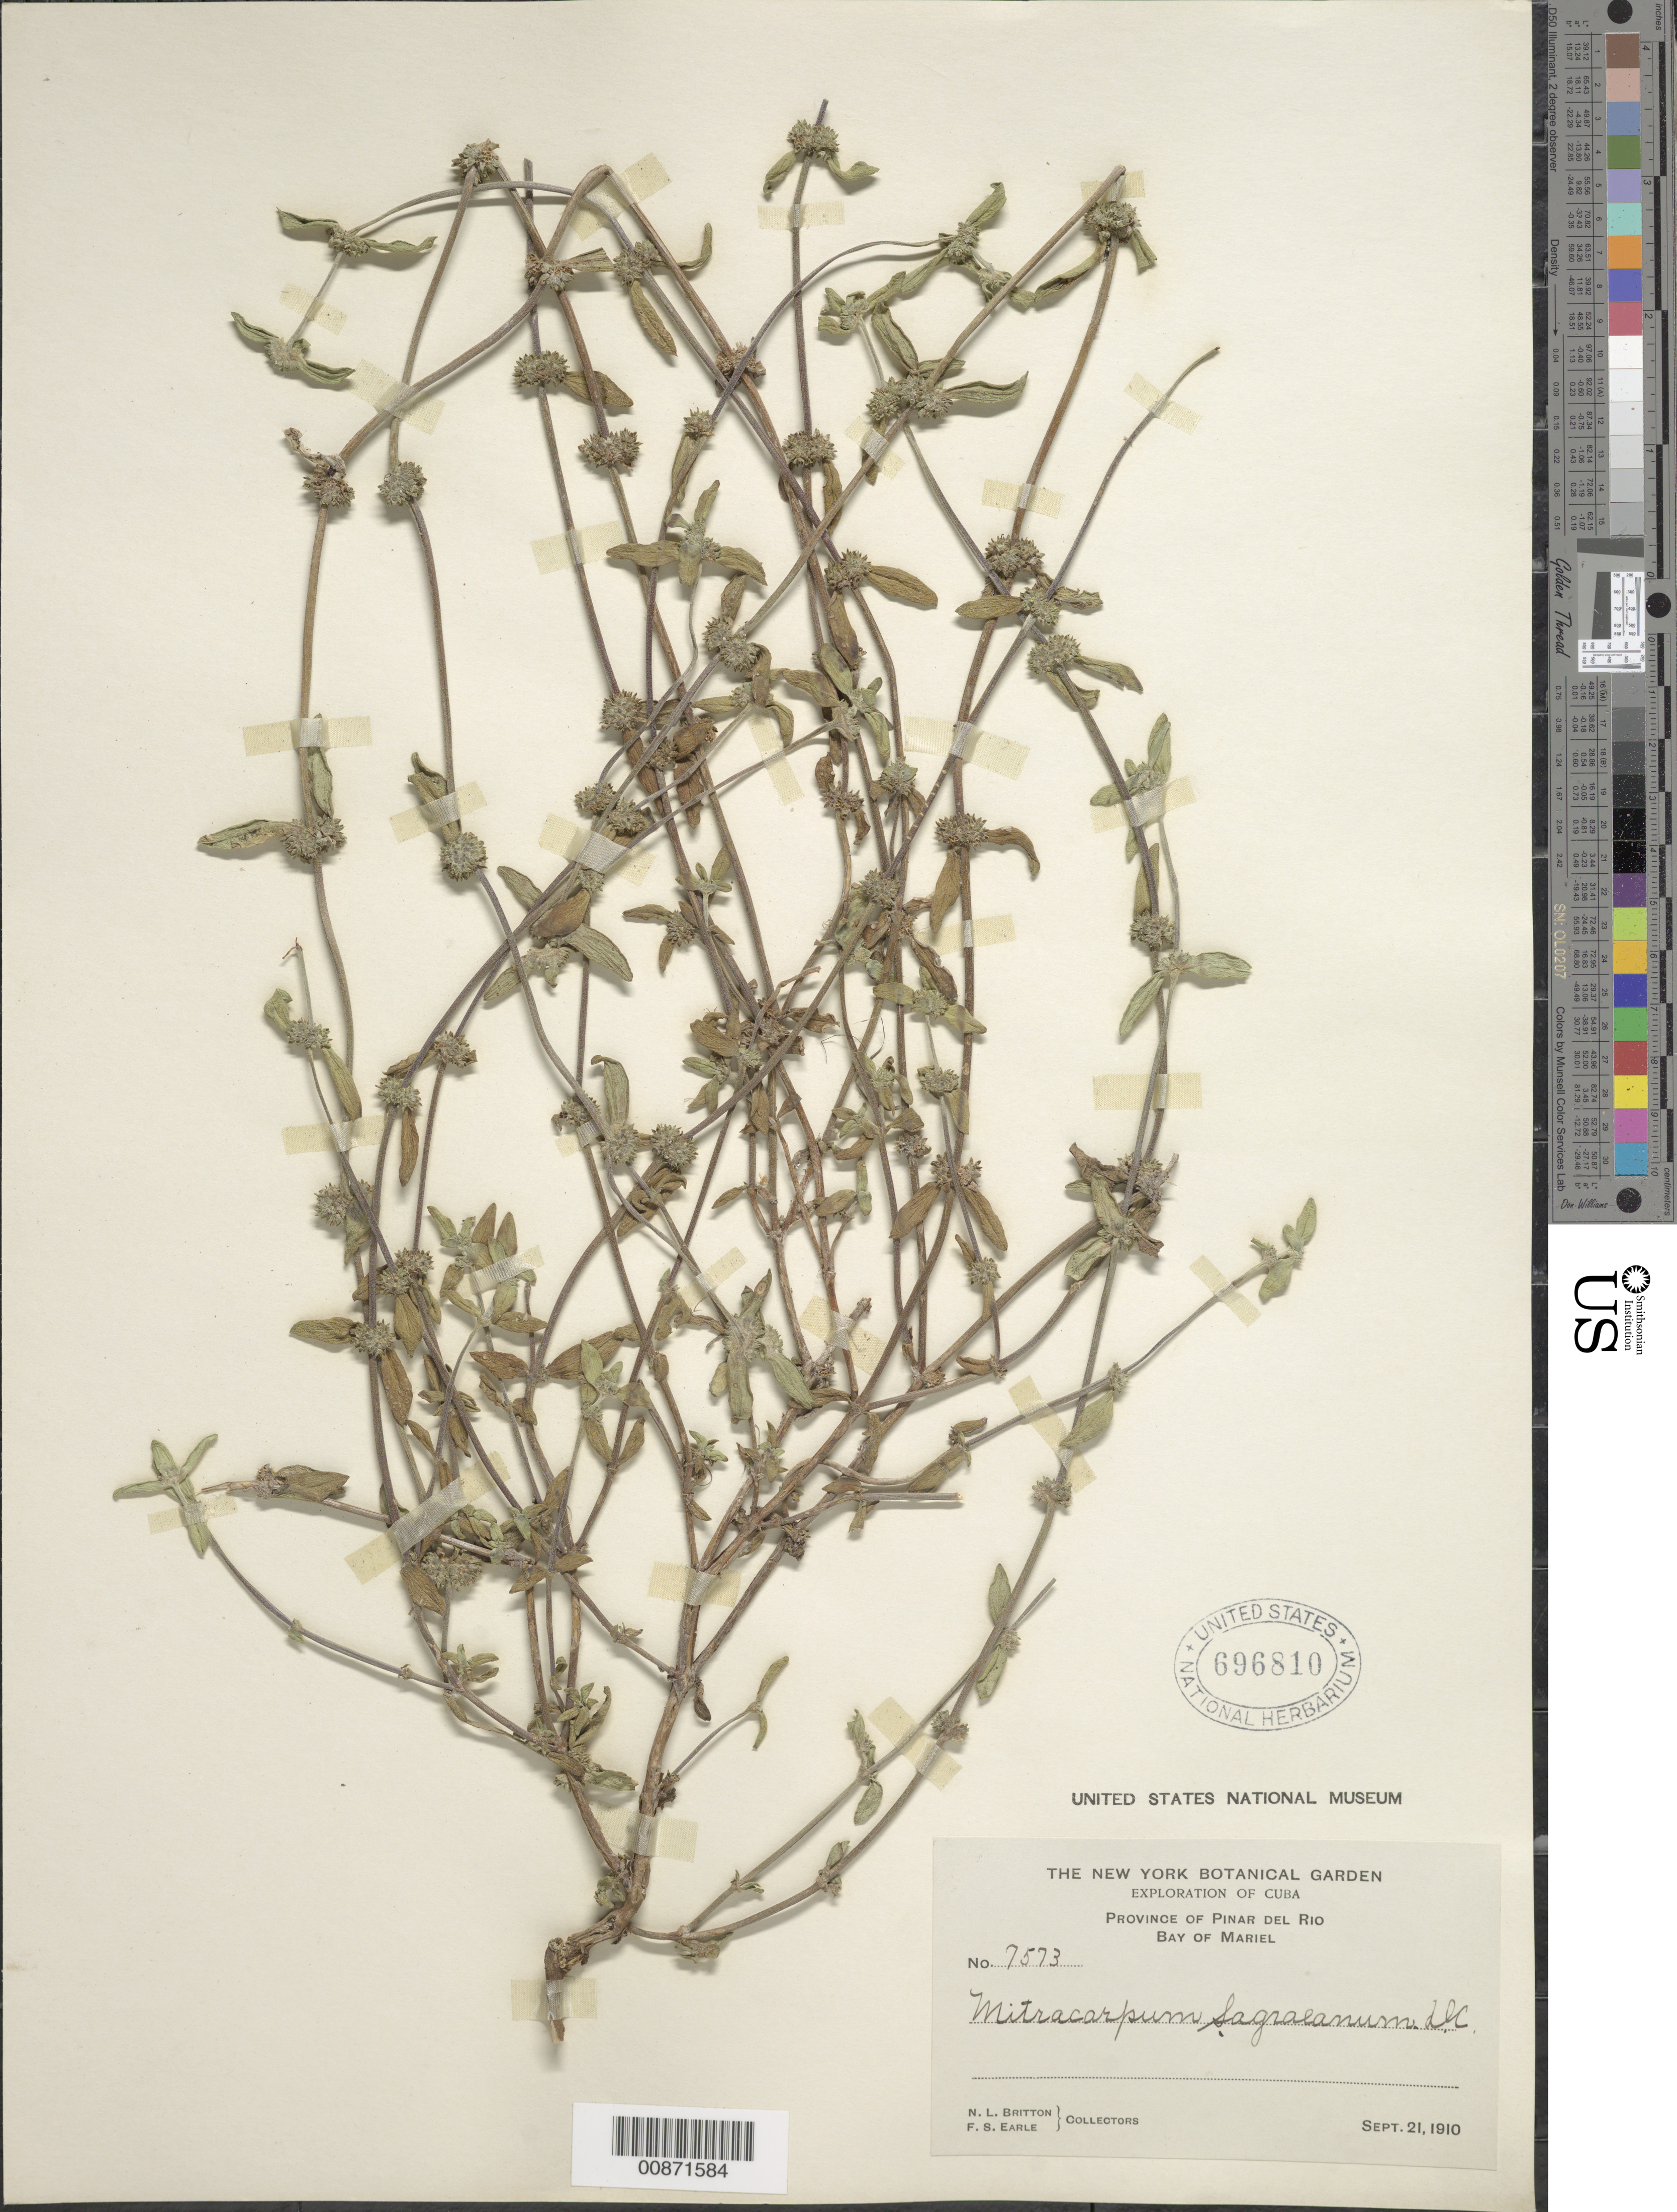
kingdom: Plantae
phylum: Tracheophyta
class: Magnoliopsida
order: Gentianales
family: Rubiaceae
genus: Mitracarpus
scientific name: Mitracarpus sagraeanus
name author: DC.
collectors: N. Britton & F. S. Earle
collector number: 7573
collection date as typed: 21 Sep 1910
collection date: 1910-09-21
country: Cuba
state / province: Pinar del Río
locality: Bay of Mariel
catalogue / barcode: US 696810